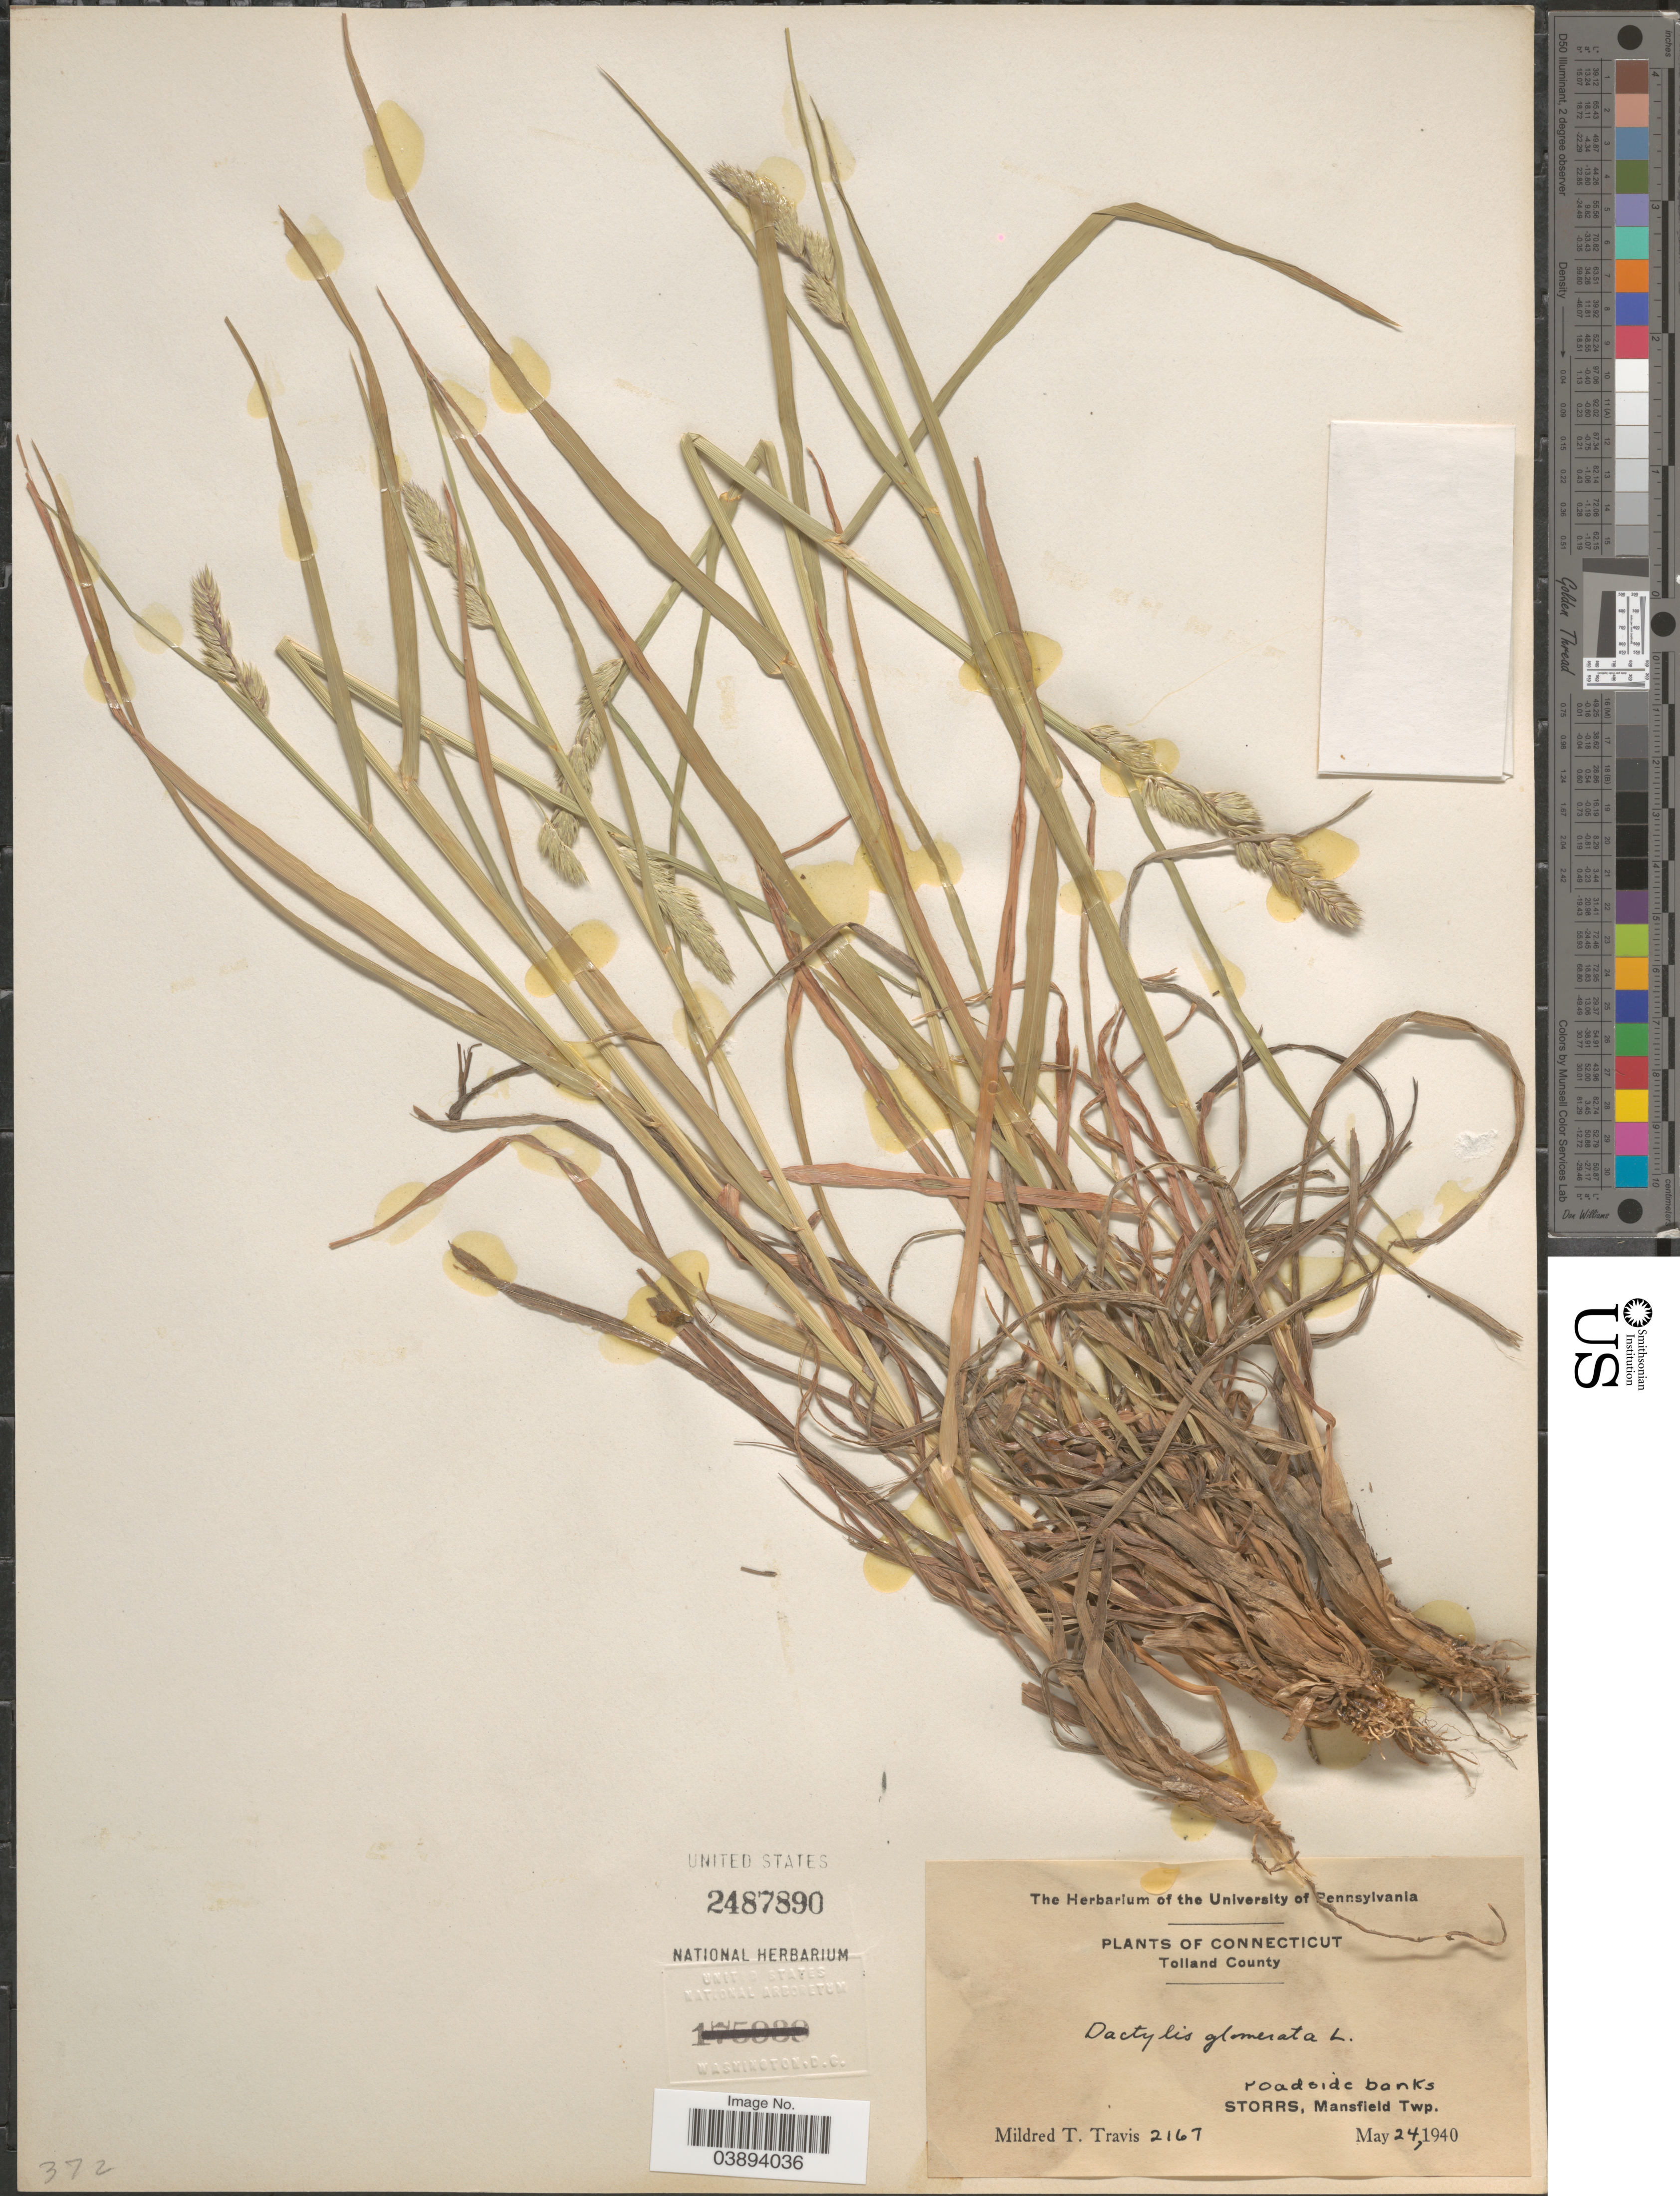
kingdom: Plantae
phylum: Tracheophyta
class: Liliopsida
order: Poales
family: Poaceae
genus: Dactylis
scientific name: Dactylis glomerata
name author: L.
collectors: M. Travis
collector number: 2167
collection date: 1940-05-24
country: United States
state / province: Connecticut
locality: Tolland County. Storrs, Mansfield Twp.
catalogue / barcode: US 2487890